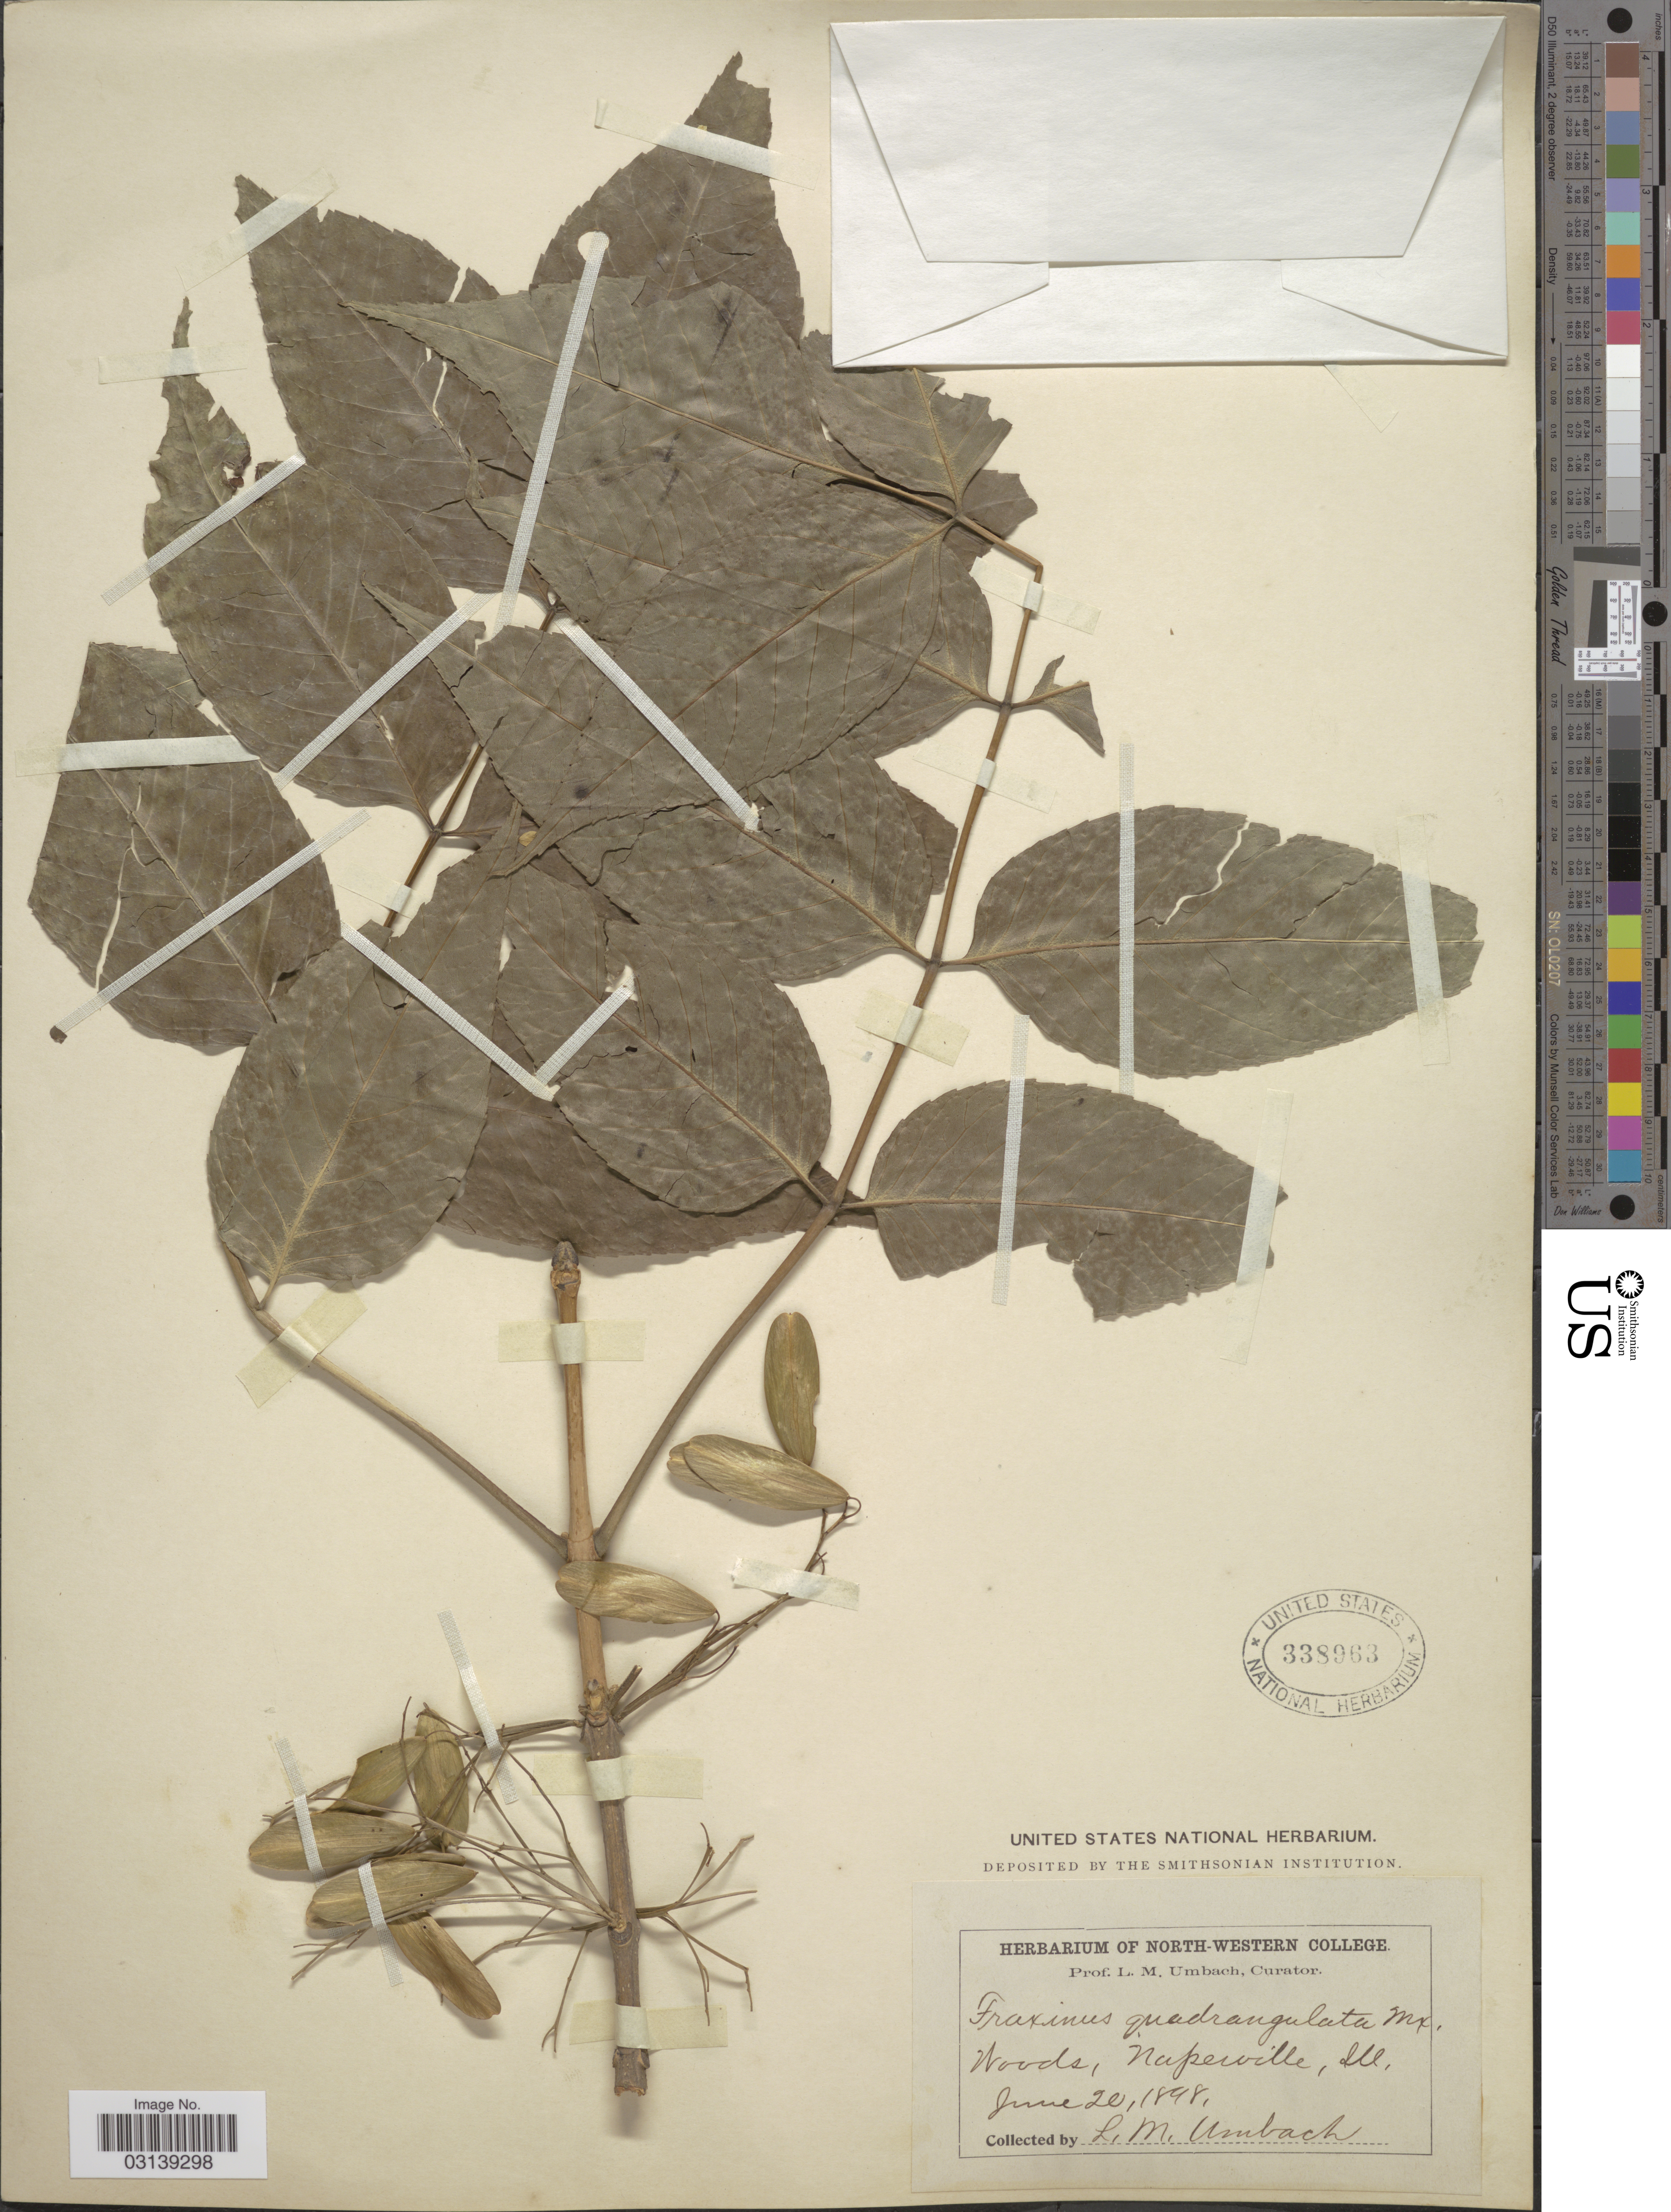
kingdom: Plantae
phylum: Tracheophyta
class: Magnoliopsida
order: Lamiales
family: Oleaceae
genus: Fraxinus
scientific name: Fraxinus quadrangulata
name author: Michx.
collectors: L. M. Umbach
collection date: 1898-06-20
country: United States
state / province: Illinois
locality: Woods, Naperville.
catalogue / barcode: US 338963